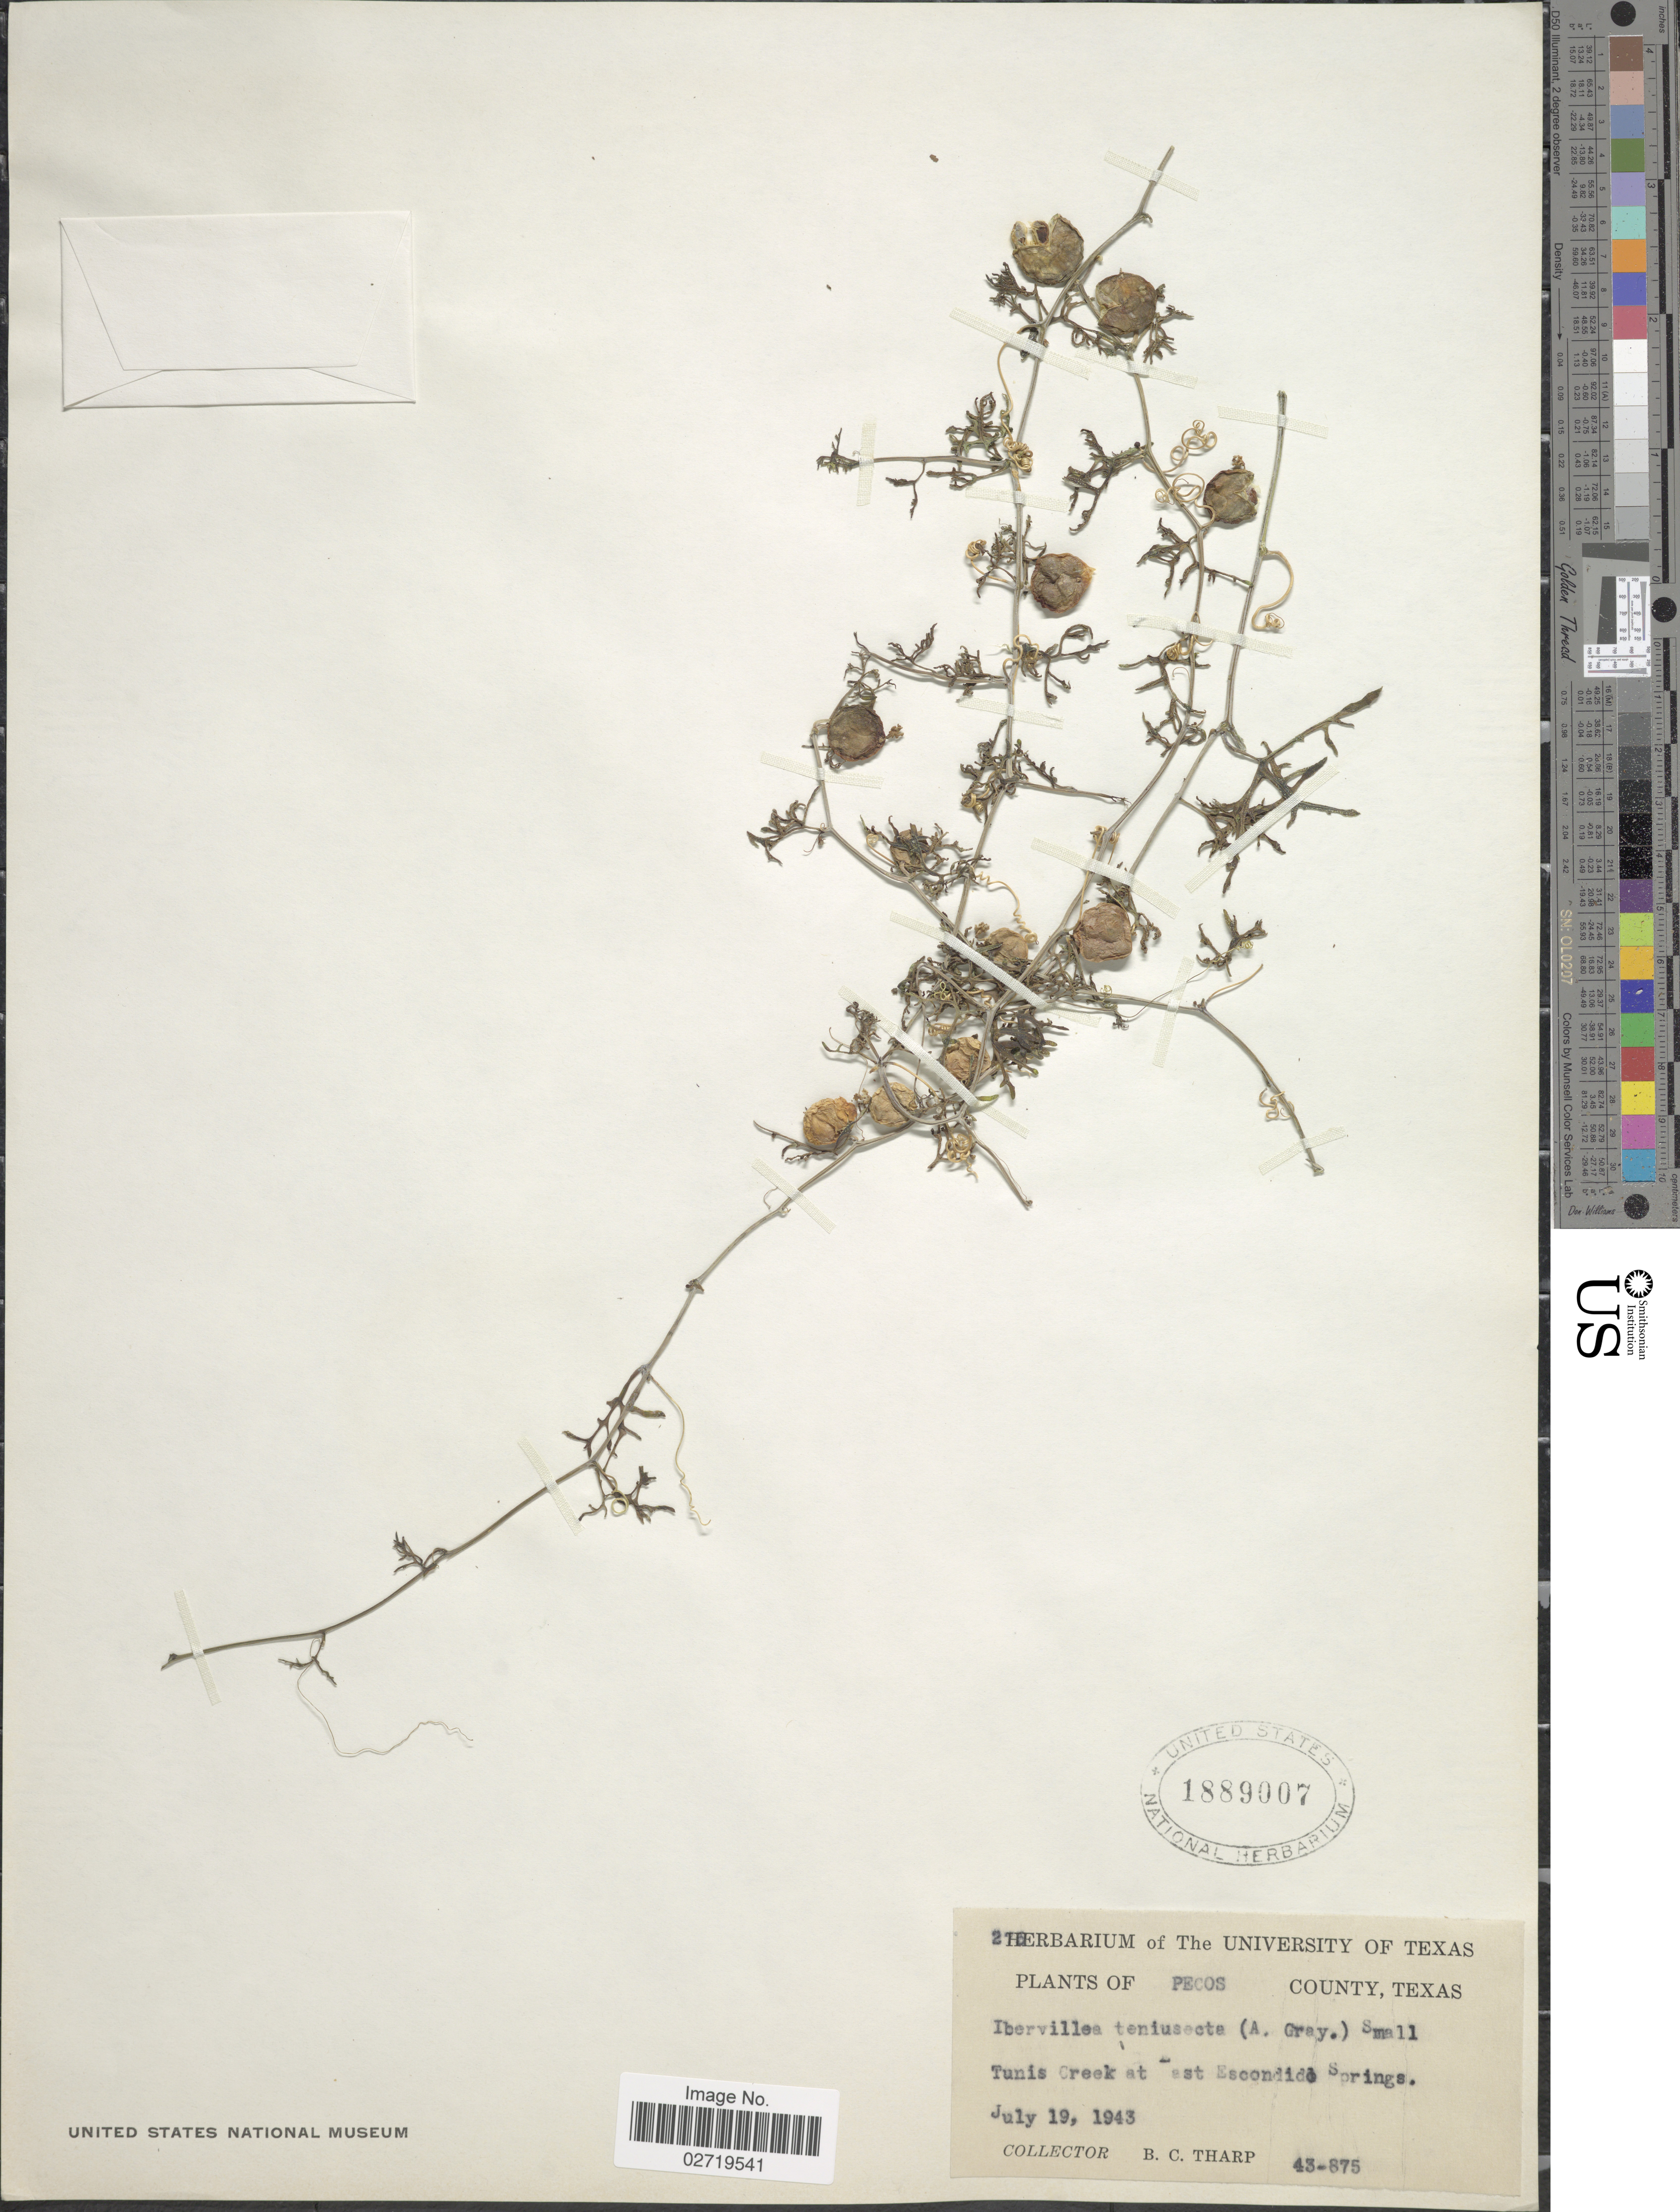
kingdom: Plantae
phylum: Tracheophyta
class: Magnoliopsida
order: Cucurbitales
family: Cucurbitaceae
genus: Ibervillea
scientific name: Ibervillea tenuisecta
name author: (A. Gray) Small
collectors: B. C. Tharp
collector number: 43-875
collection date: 1943-07-19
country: United States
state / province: Texas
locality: Pecos County, Tunis Creek at East Esconlido Springs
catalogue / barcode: US 1889007